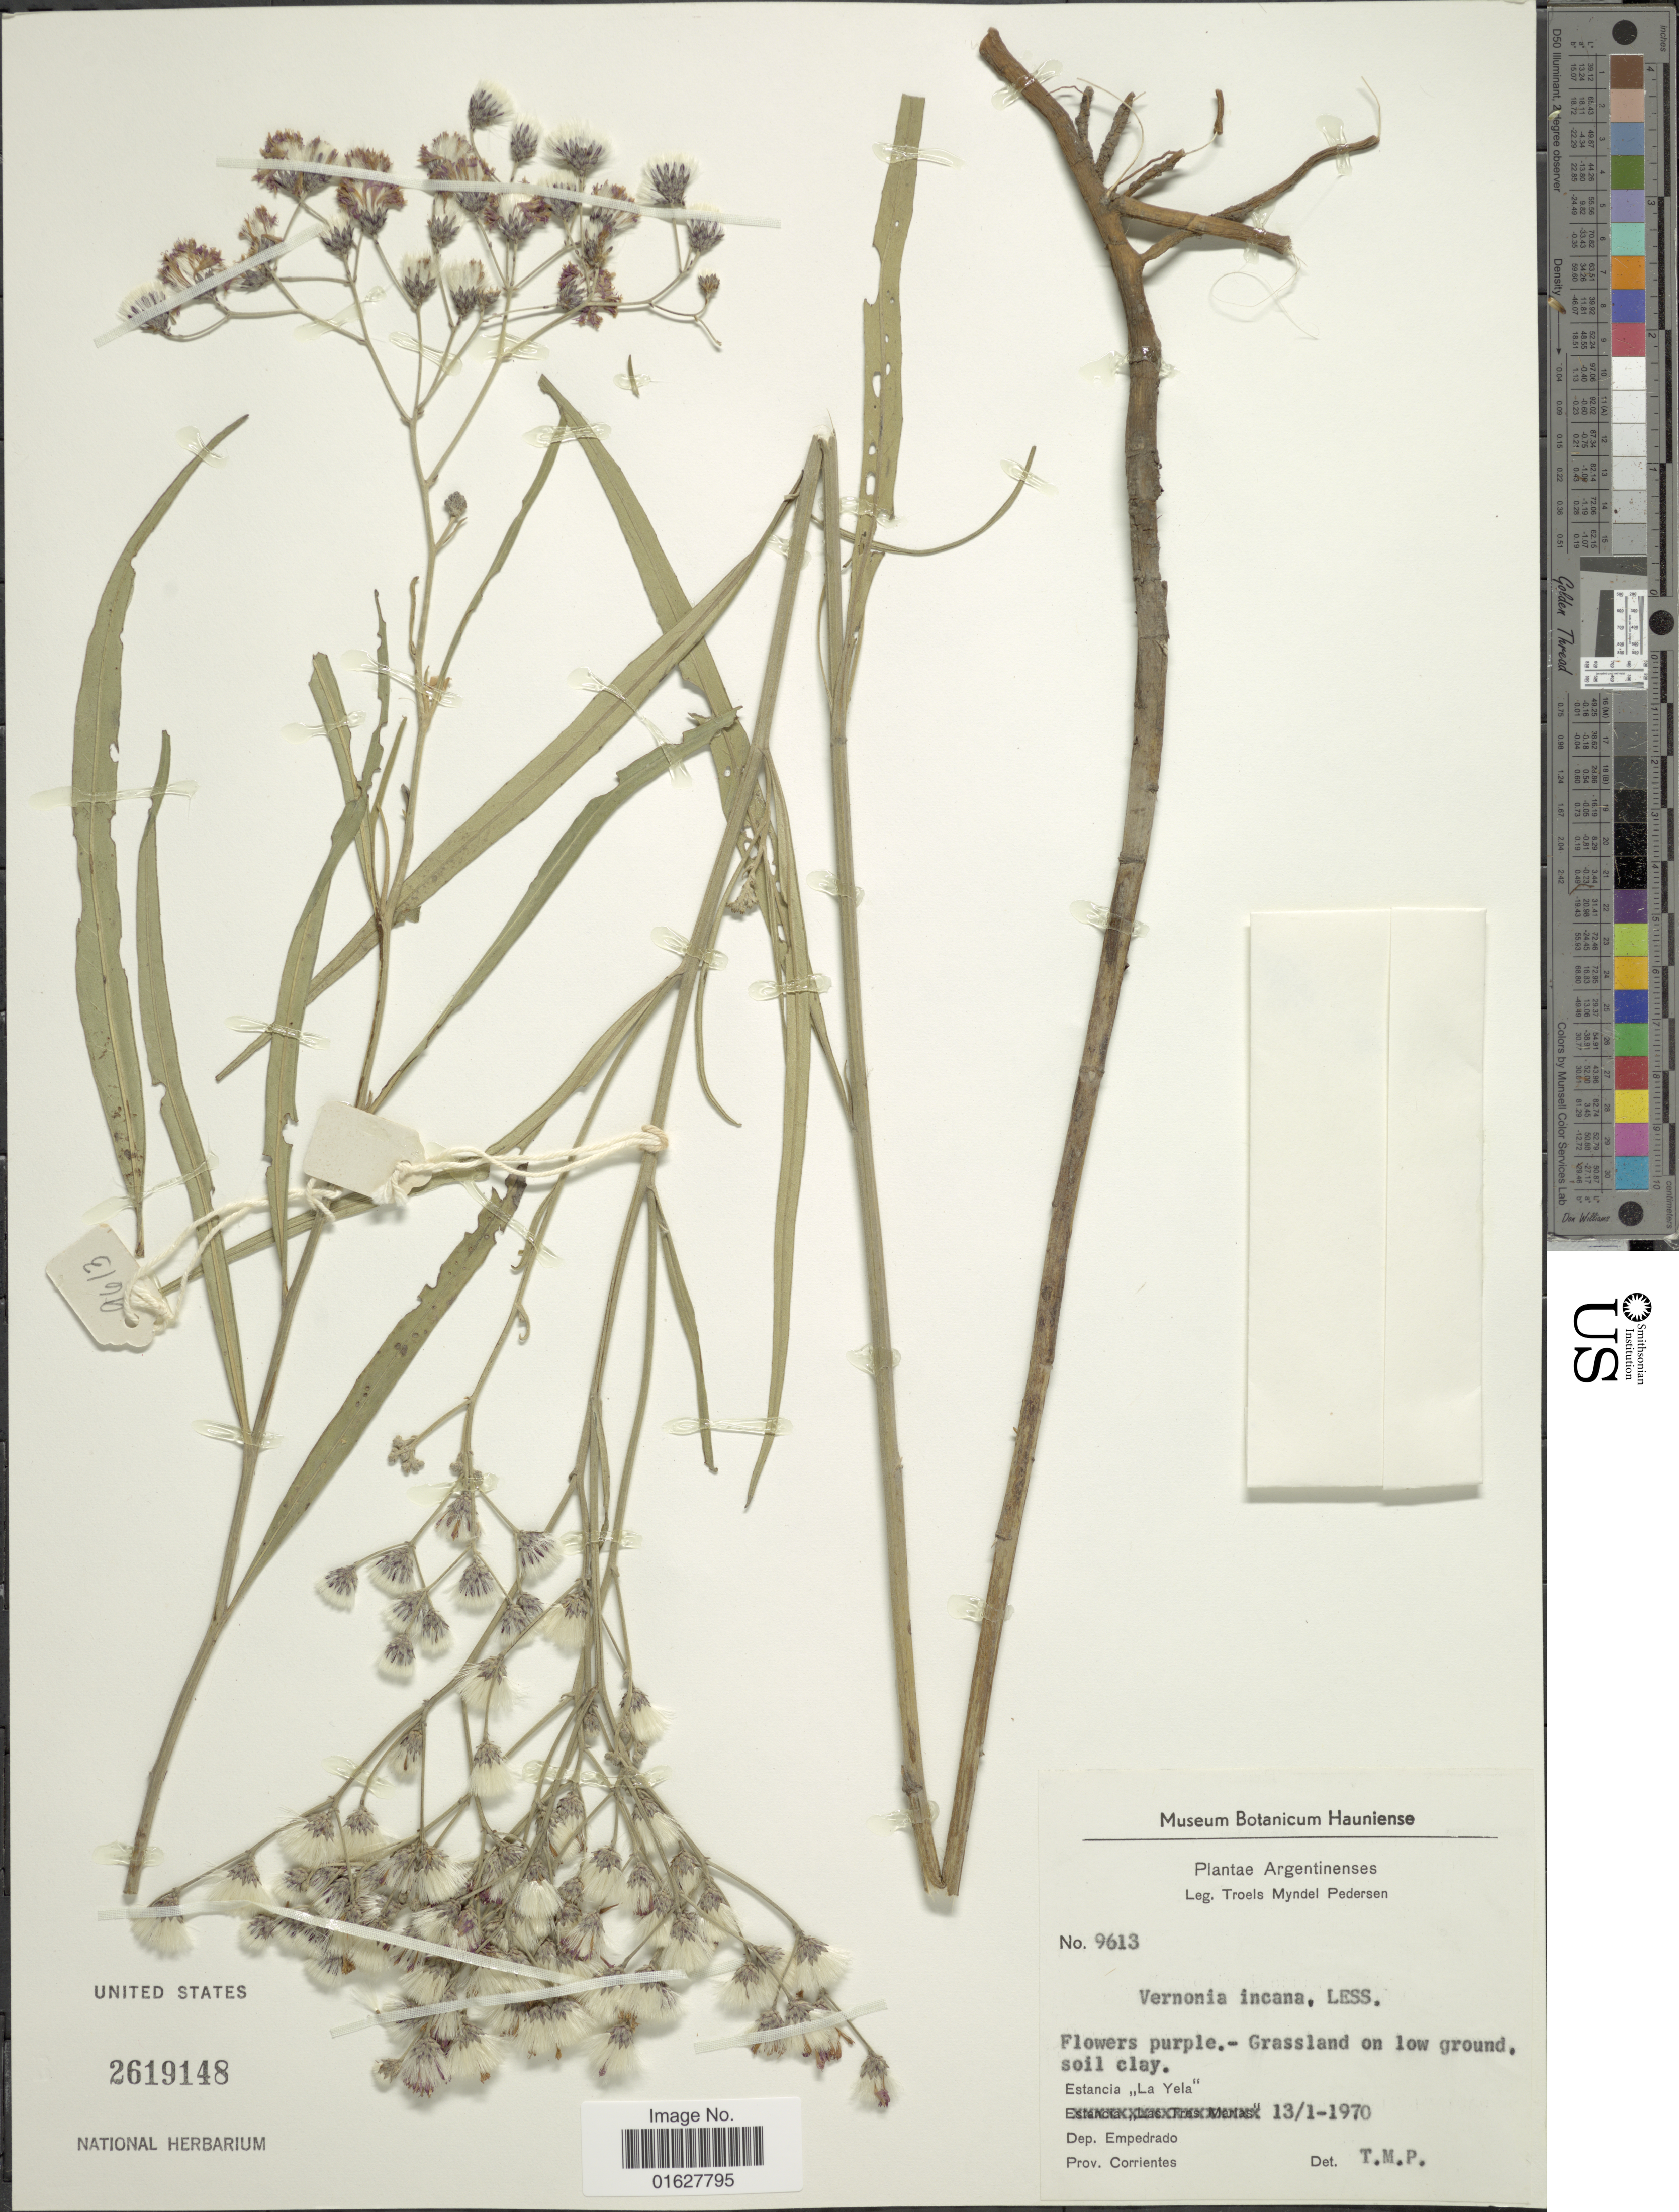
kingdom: Plantae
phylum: Tracheophyta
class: Magnoliopsida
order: Asterales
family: Asteraceae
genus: Vernonia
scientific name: Vernonia incana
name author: Less.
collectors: T. Pederson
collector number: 9613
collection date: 1970-01-13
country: Argentina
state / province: Corrientes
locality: Grassland on low ground. Estancia "La yela" Dep. Empedrado. Prov. Corrientes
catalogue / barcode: US 2619148